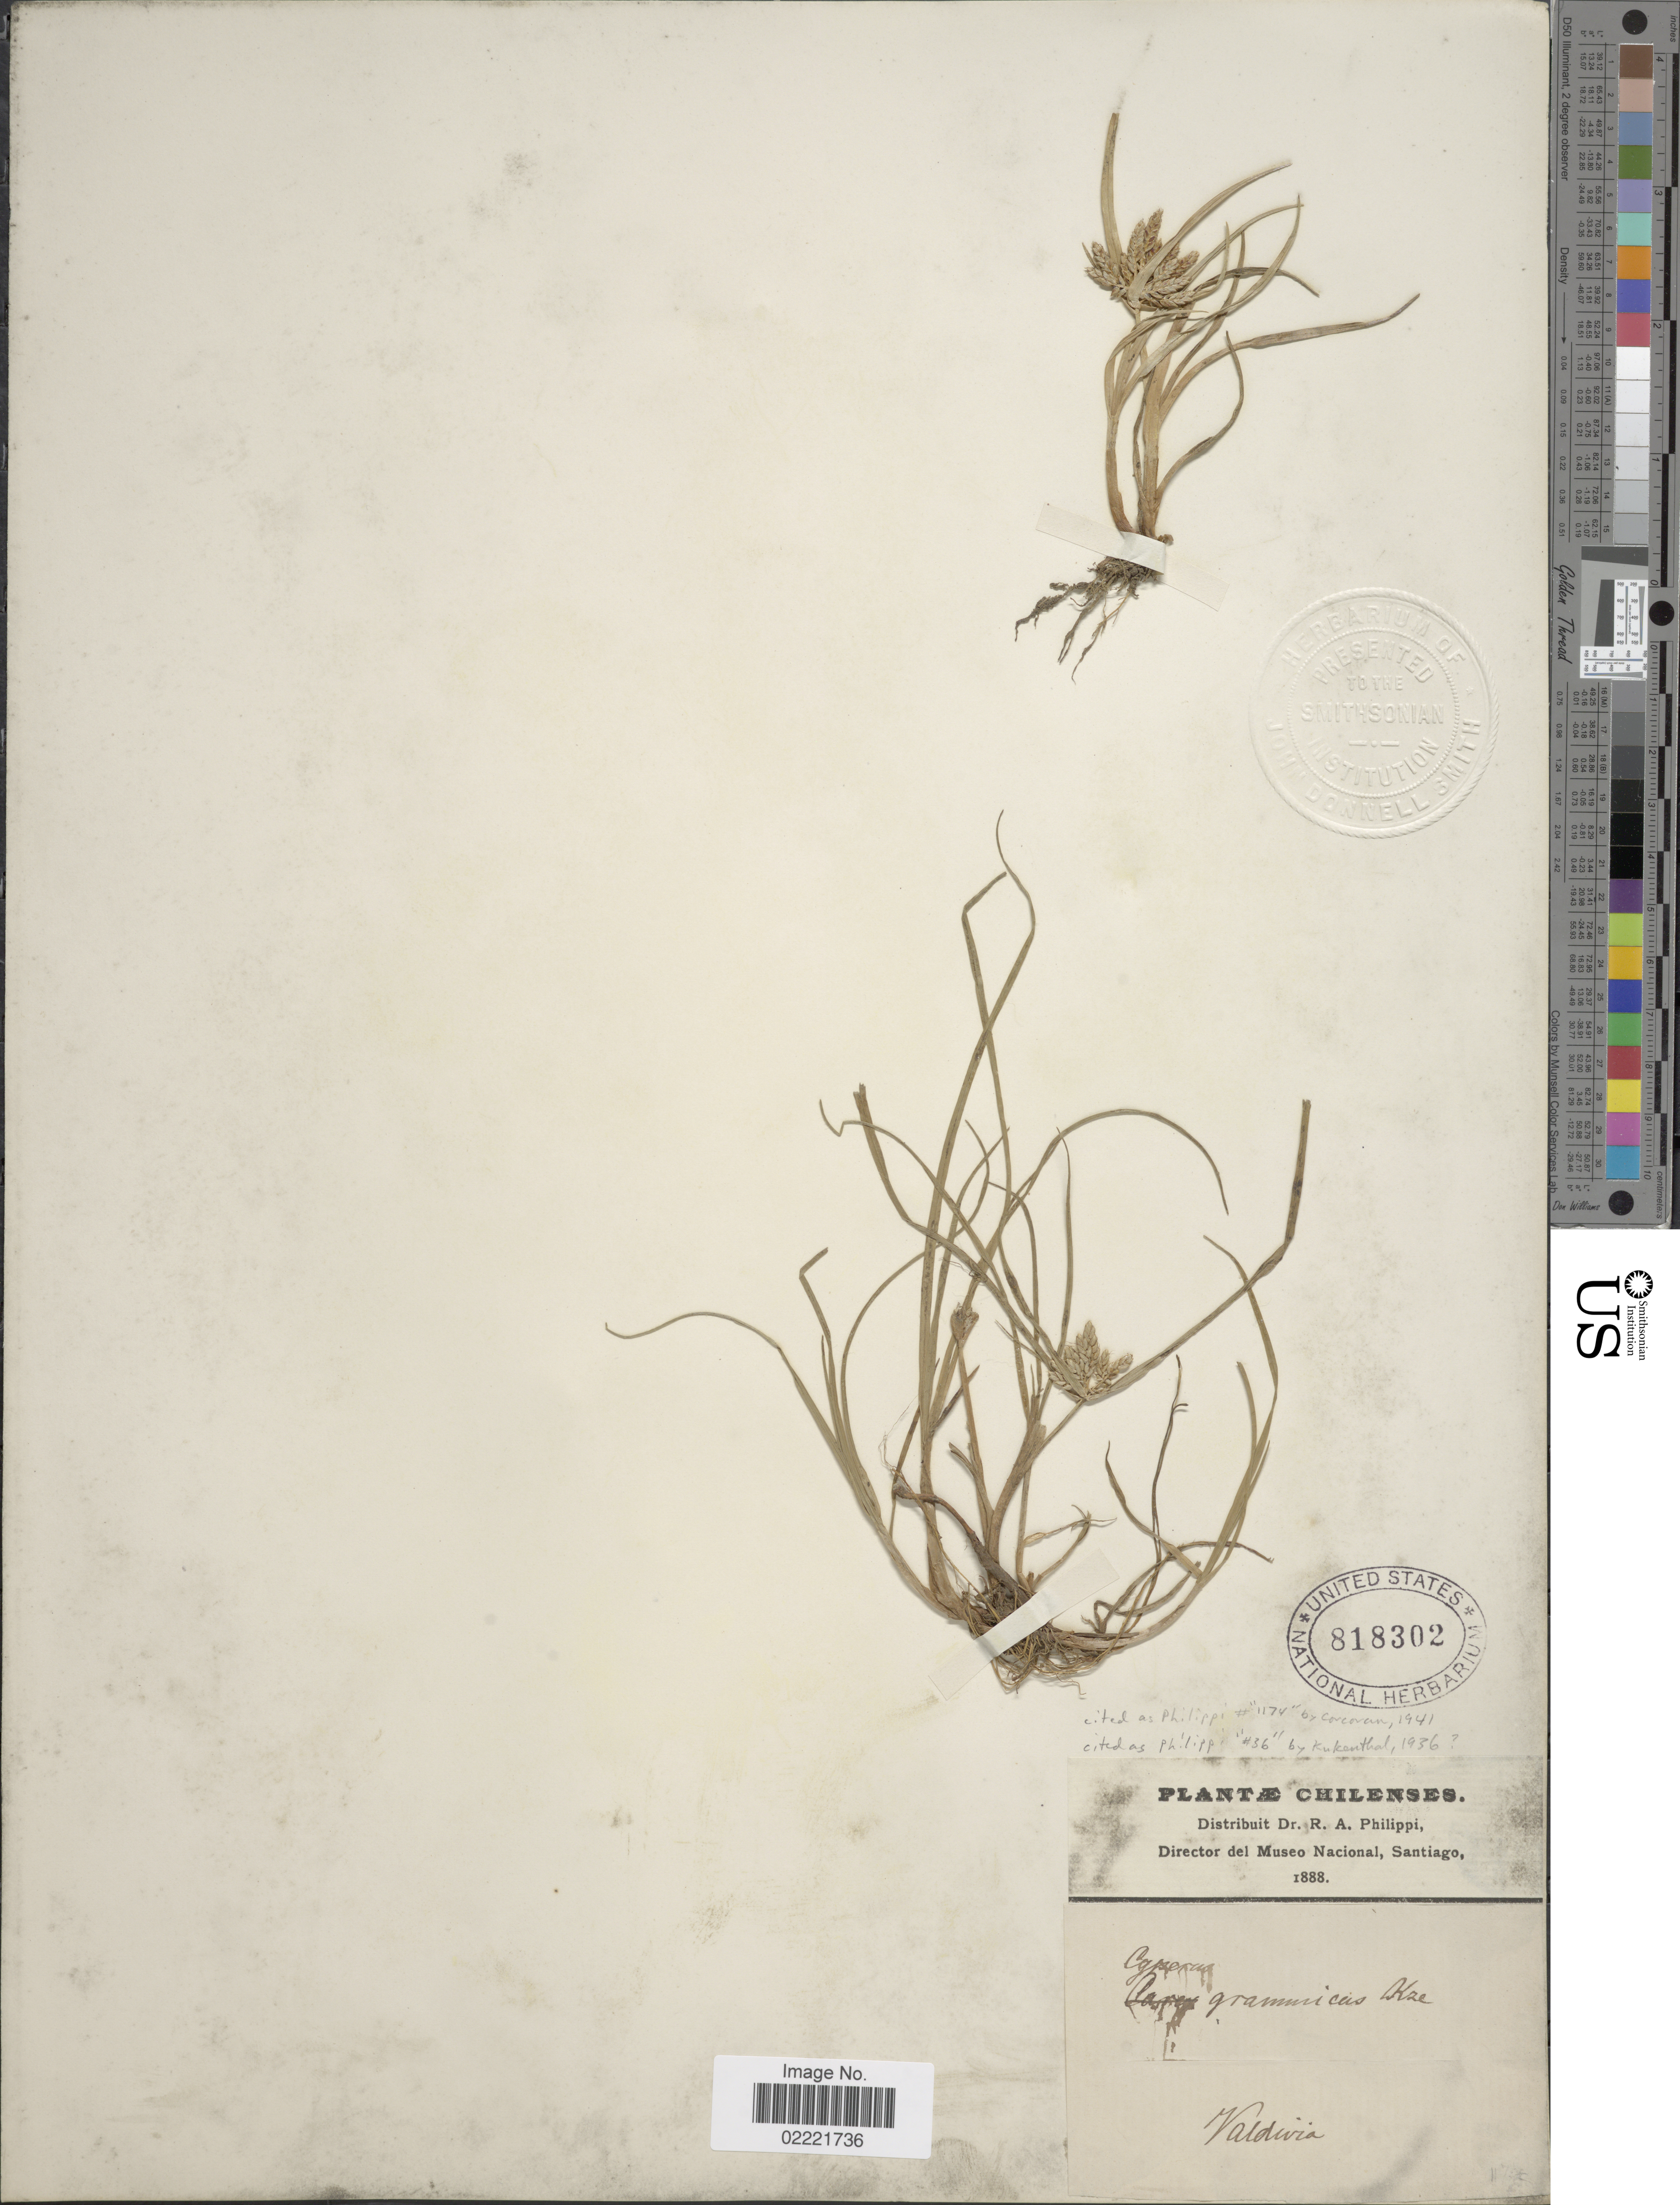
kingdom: Plantae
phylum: Tracheophyta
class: Liliopsida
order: Poales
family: Cyperaceae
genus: Cyperus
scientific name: Cyperus grammicus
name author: Kunze ex Kunth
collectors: ex. herb. R.A. Philippi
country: Chile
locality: Valdivia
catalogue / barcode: US 818302